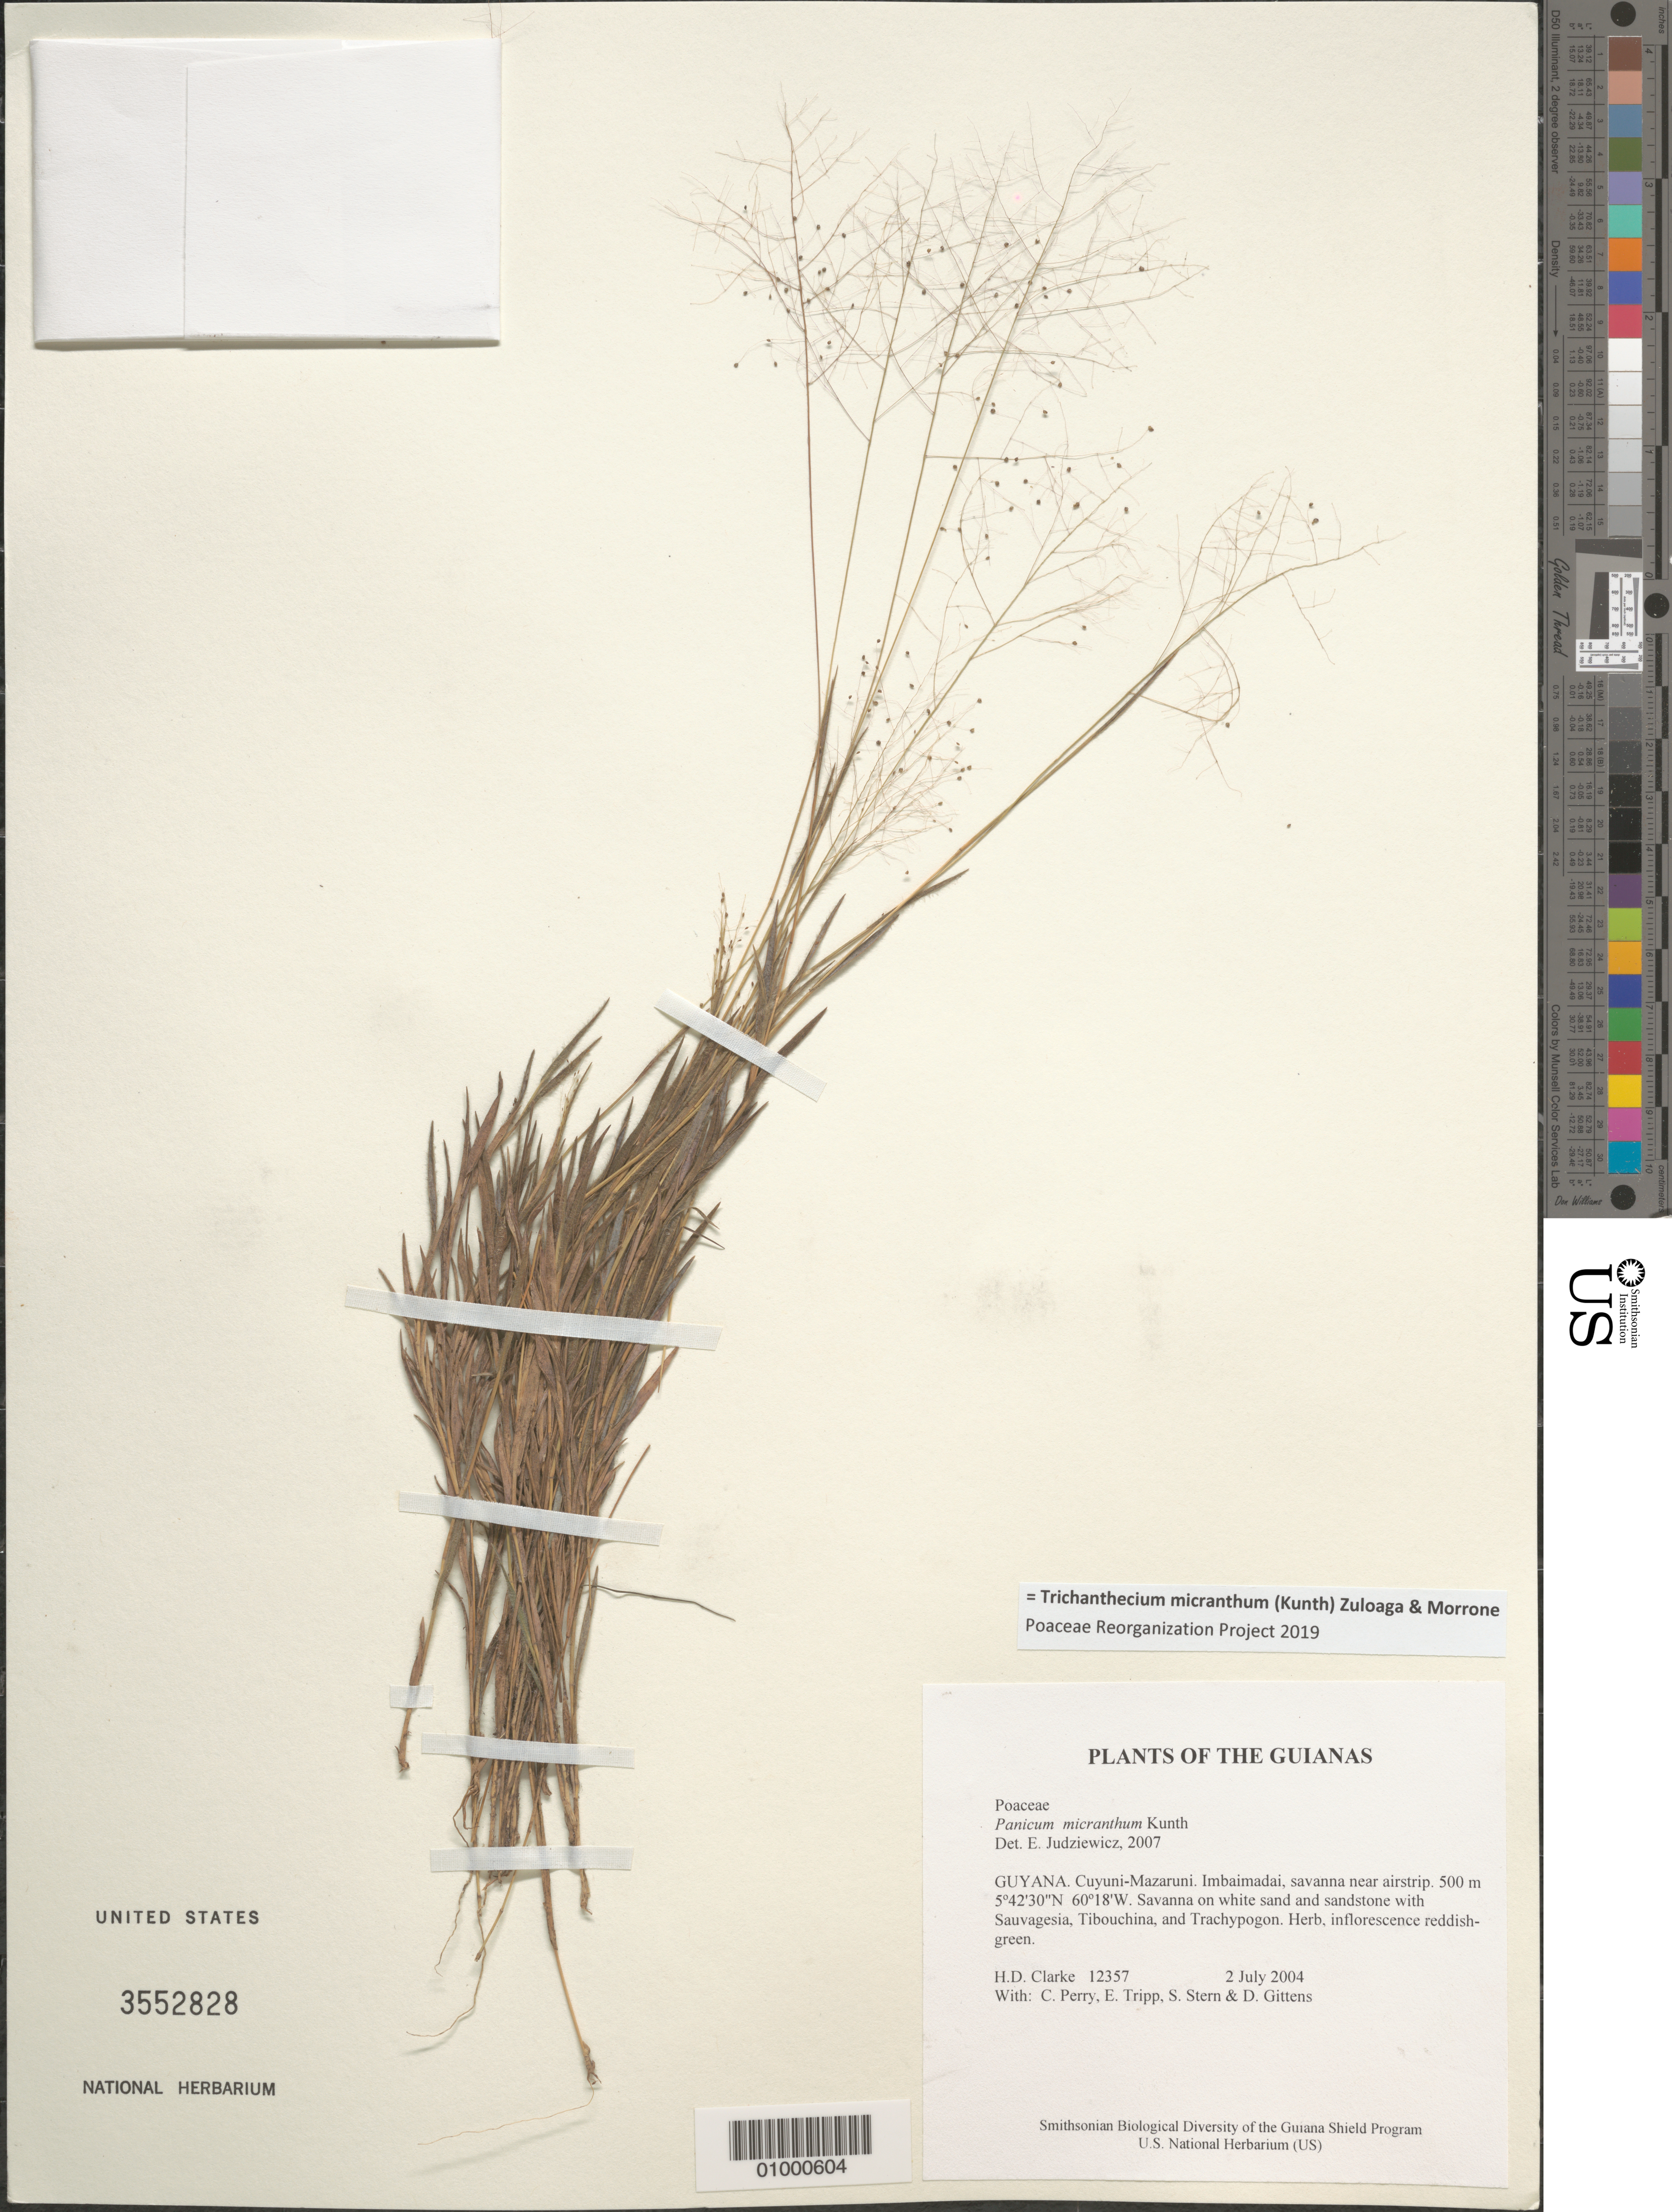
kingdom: Plantae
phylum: Tracheophyta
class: Liliopsida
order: Poales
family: Poaceae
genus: Trichanthecium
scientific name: Trichanthecium micranthum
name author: (Kunth) Zuloaga & Morrone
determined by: Poaceae Reorganization Project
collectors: H. D. Clarke, C. Perry, E. Tripp, S. R. Stern & D. Gittens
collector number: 12357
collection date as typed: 2 July 2004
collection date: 2004-07-02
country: Guyana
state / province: Cuyuni-Mazaruni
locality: Imbaimadai, savanna near airstrip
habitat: Savanna on white sand and sandstone with Sauvagesia, Tibouchina, and Trachypogon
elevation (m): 500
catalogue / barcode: US 3552828